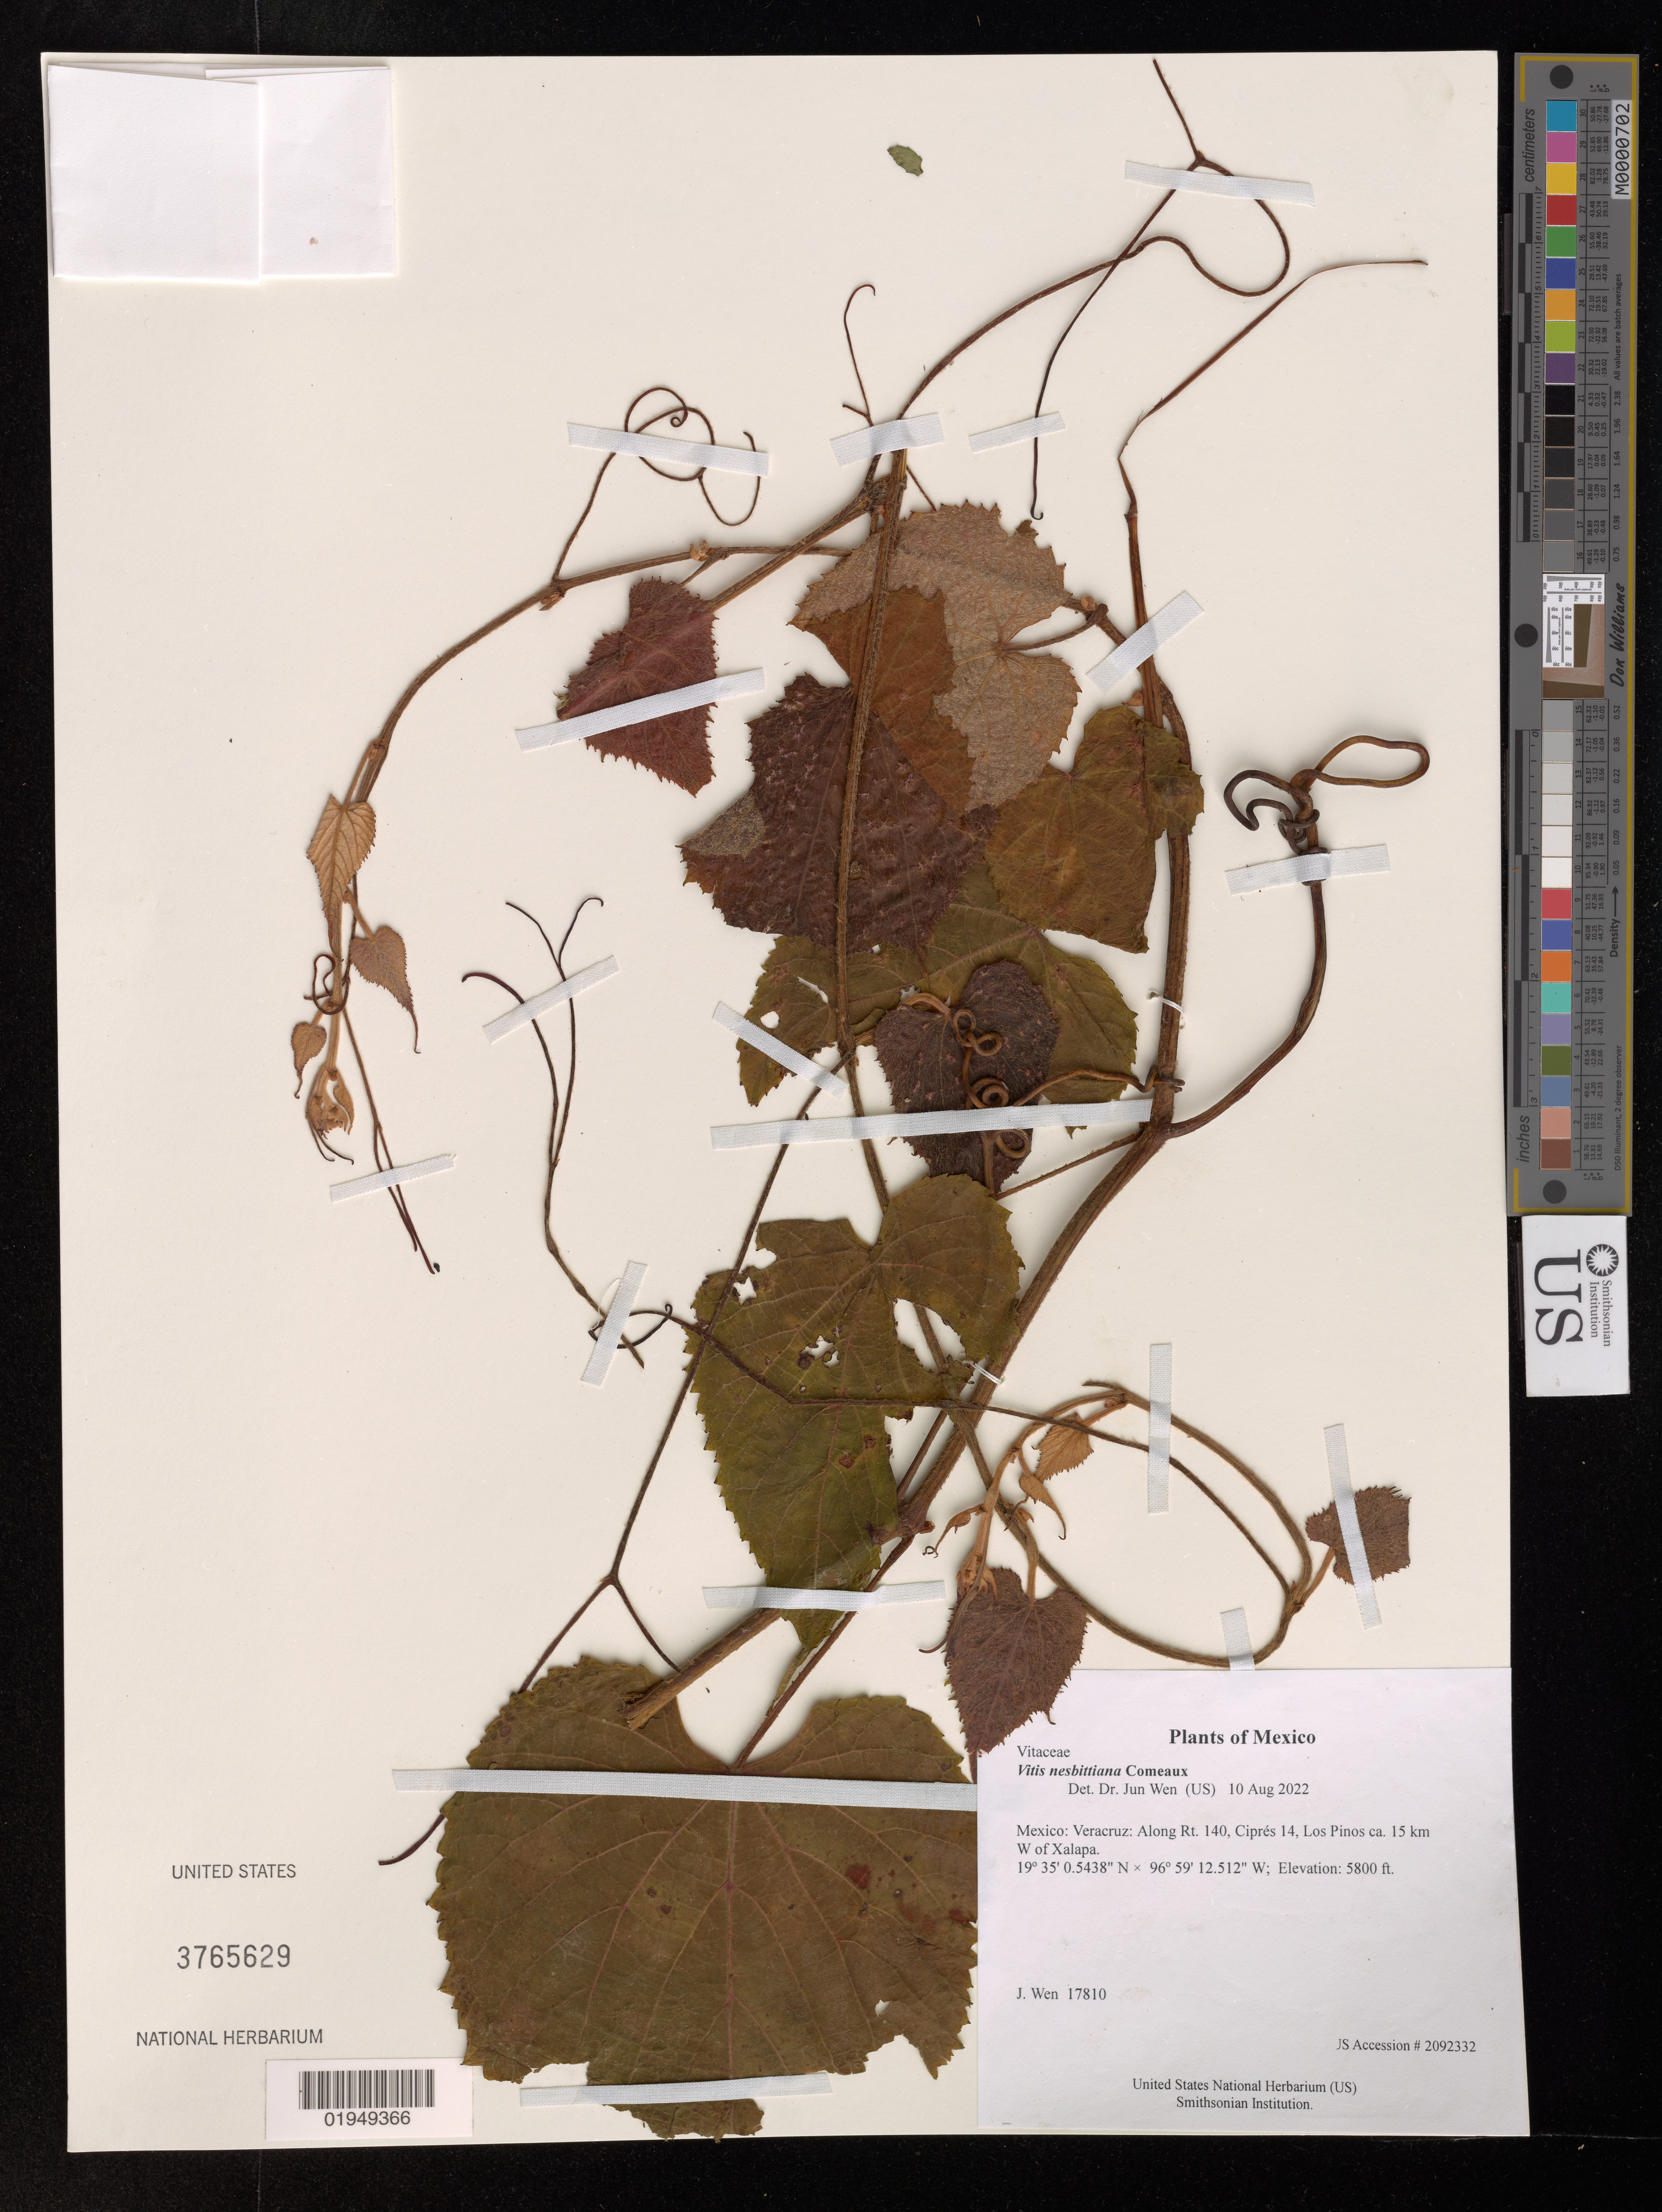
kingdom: Plantae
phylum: Tracheophyta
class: Magnoliopsida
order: Vitales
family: Vitaceae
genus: Vitis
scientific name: Vitis nesbittiana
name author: Comeaux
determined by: Wen, Jun, (BOT), Smithsonian Institution - National Museum of Natural History (UNITED STATES)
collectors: J. Wen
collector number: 17810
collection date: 2022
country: Mexico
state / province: Veracruz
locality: Along Rt. 140, Ciprés 14, Los Pinos ca. 15 km W of Xalapa.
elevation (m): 1768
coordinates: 19.58348439 N, 96.9868088 W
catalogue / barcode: US 3765629